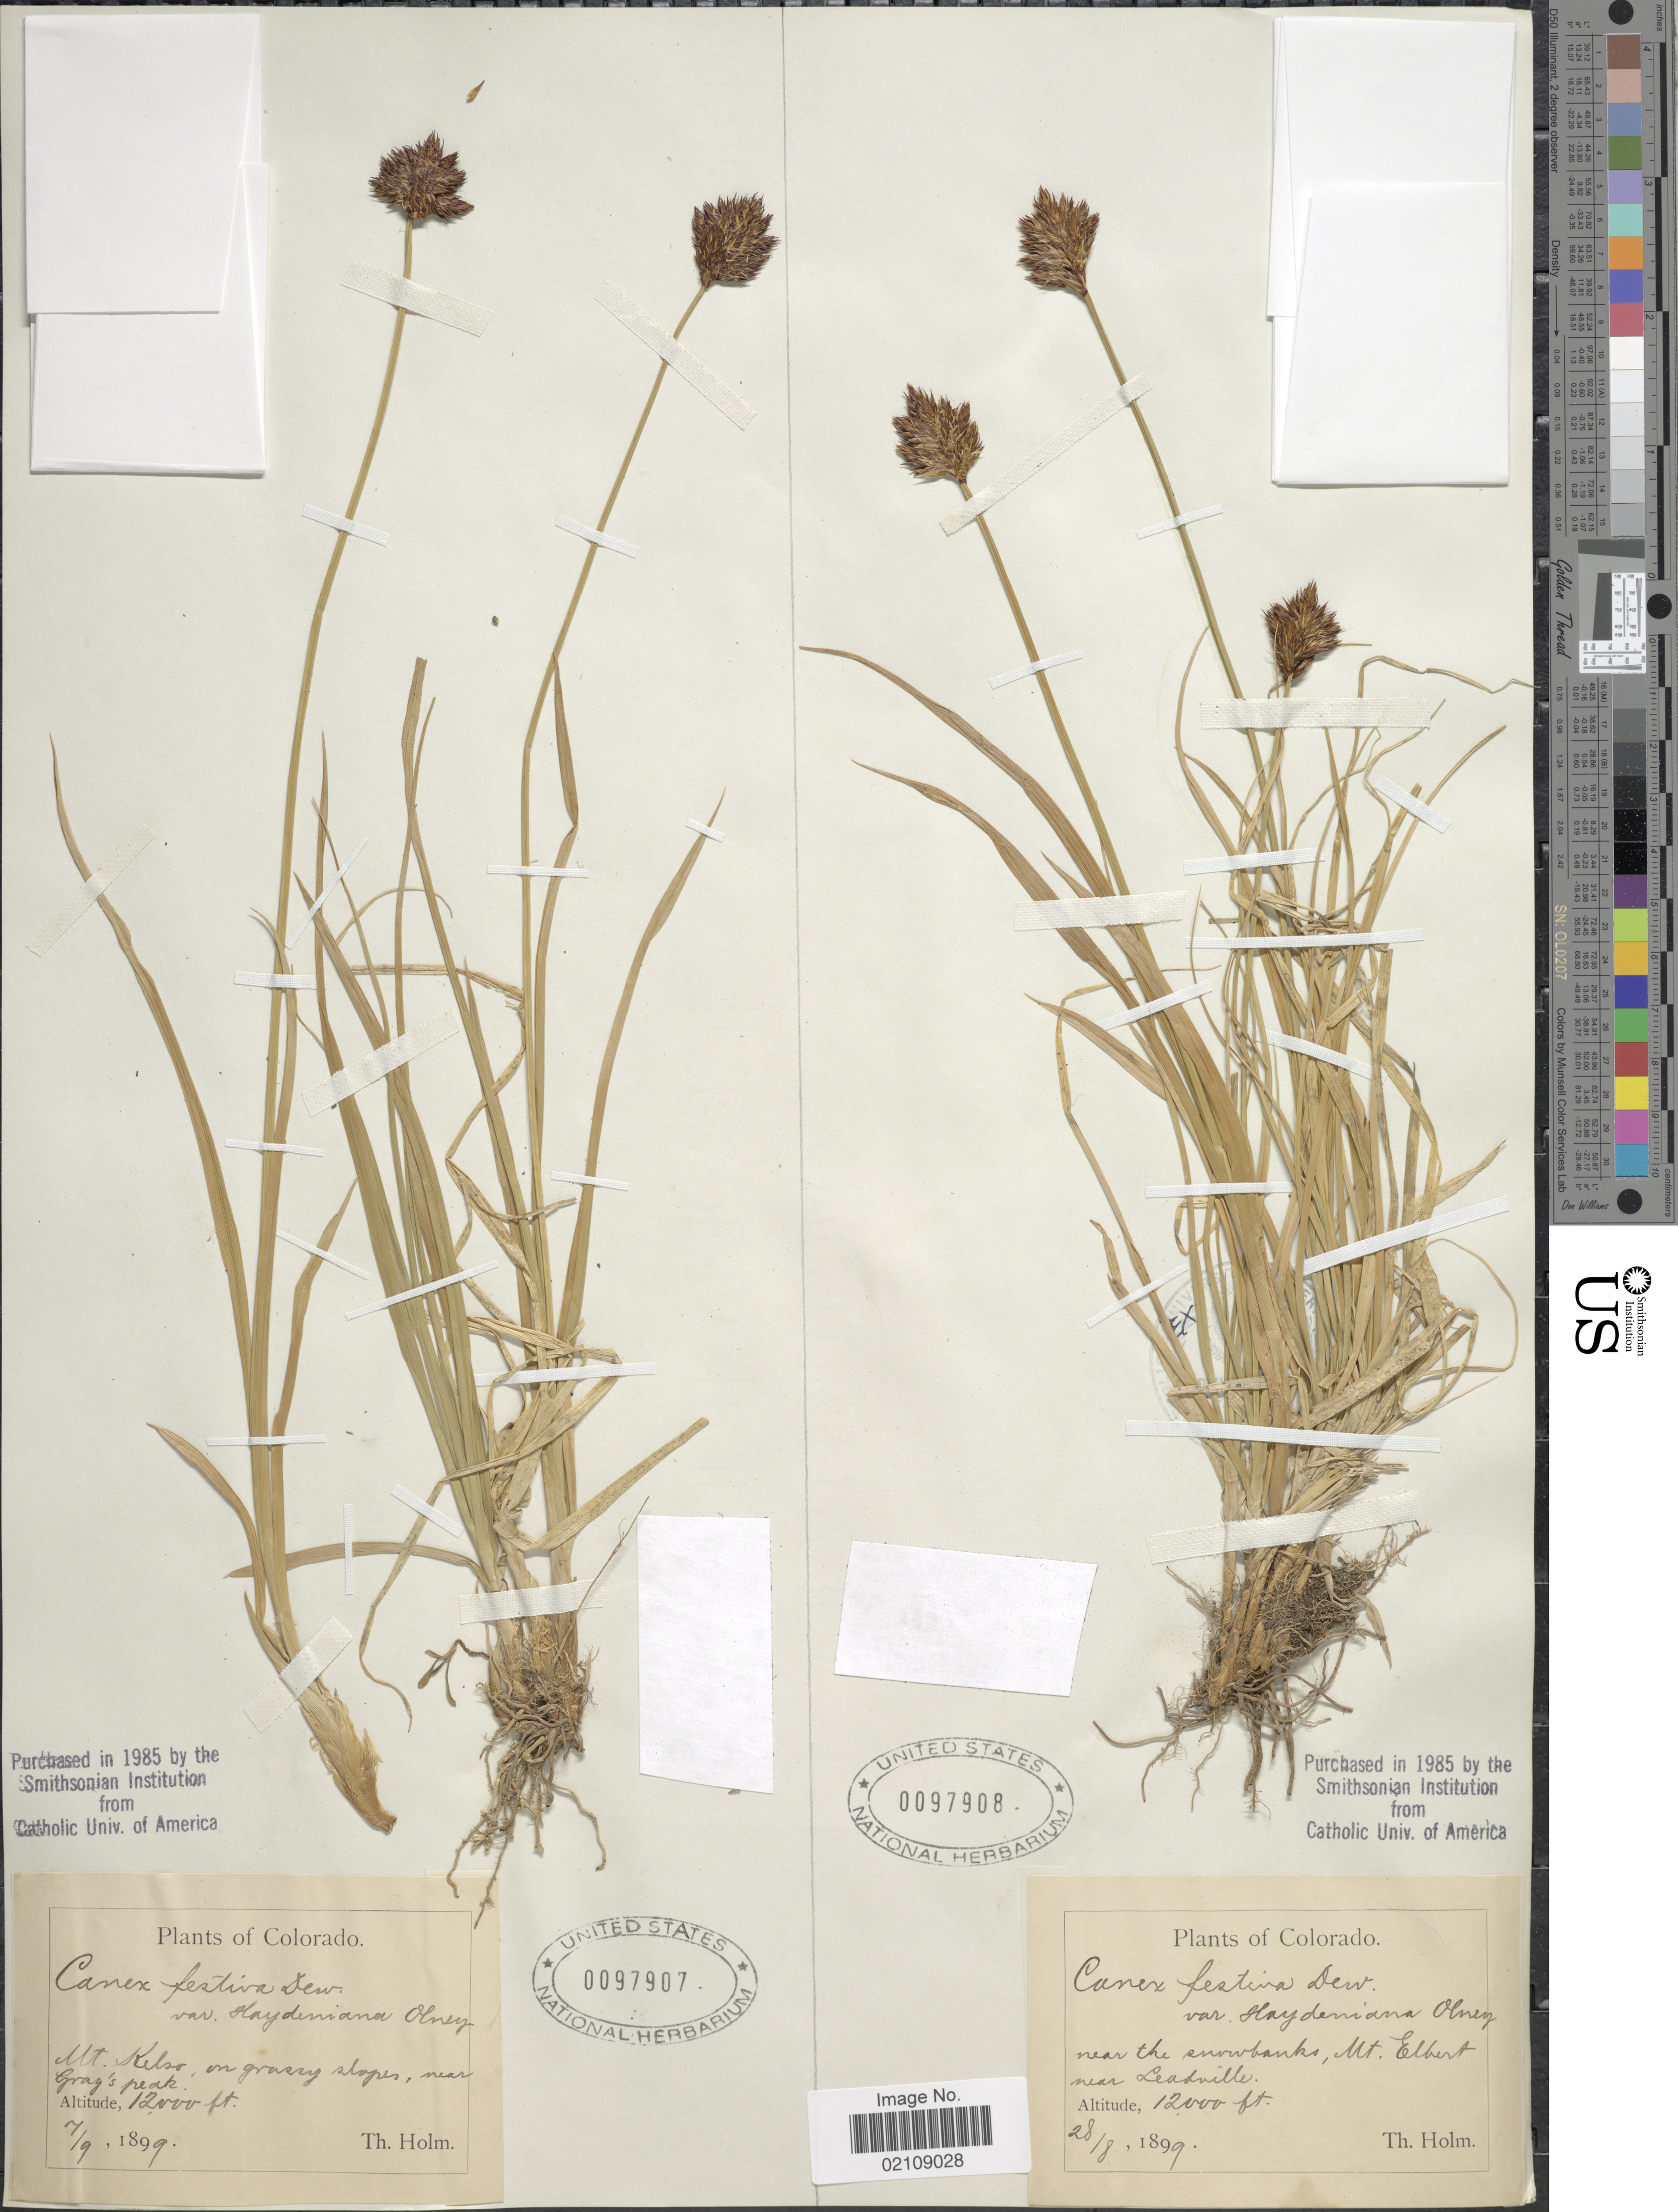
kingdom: Plantae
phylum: Tracheophyta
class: Liliopsida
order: Poales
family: Cyperaceae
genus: Carex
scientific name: Carex ebenea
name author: Rydb.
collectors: T. Holm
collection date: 1899-09-07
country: United States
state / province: Colorado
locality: Mt. Kelso, near Gray's Peak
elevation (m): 3658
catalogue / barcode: US 97907-2